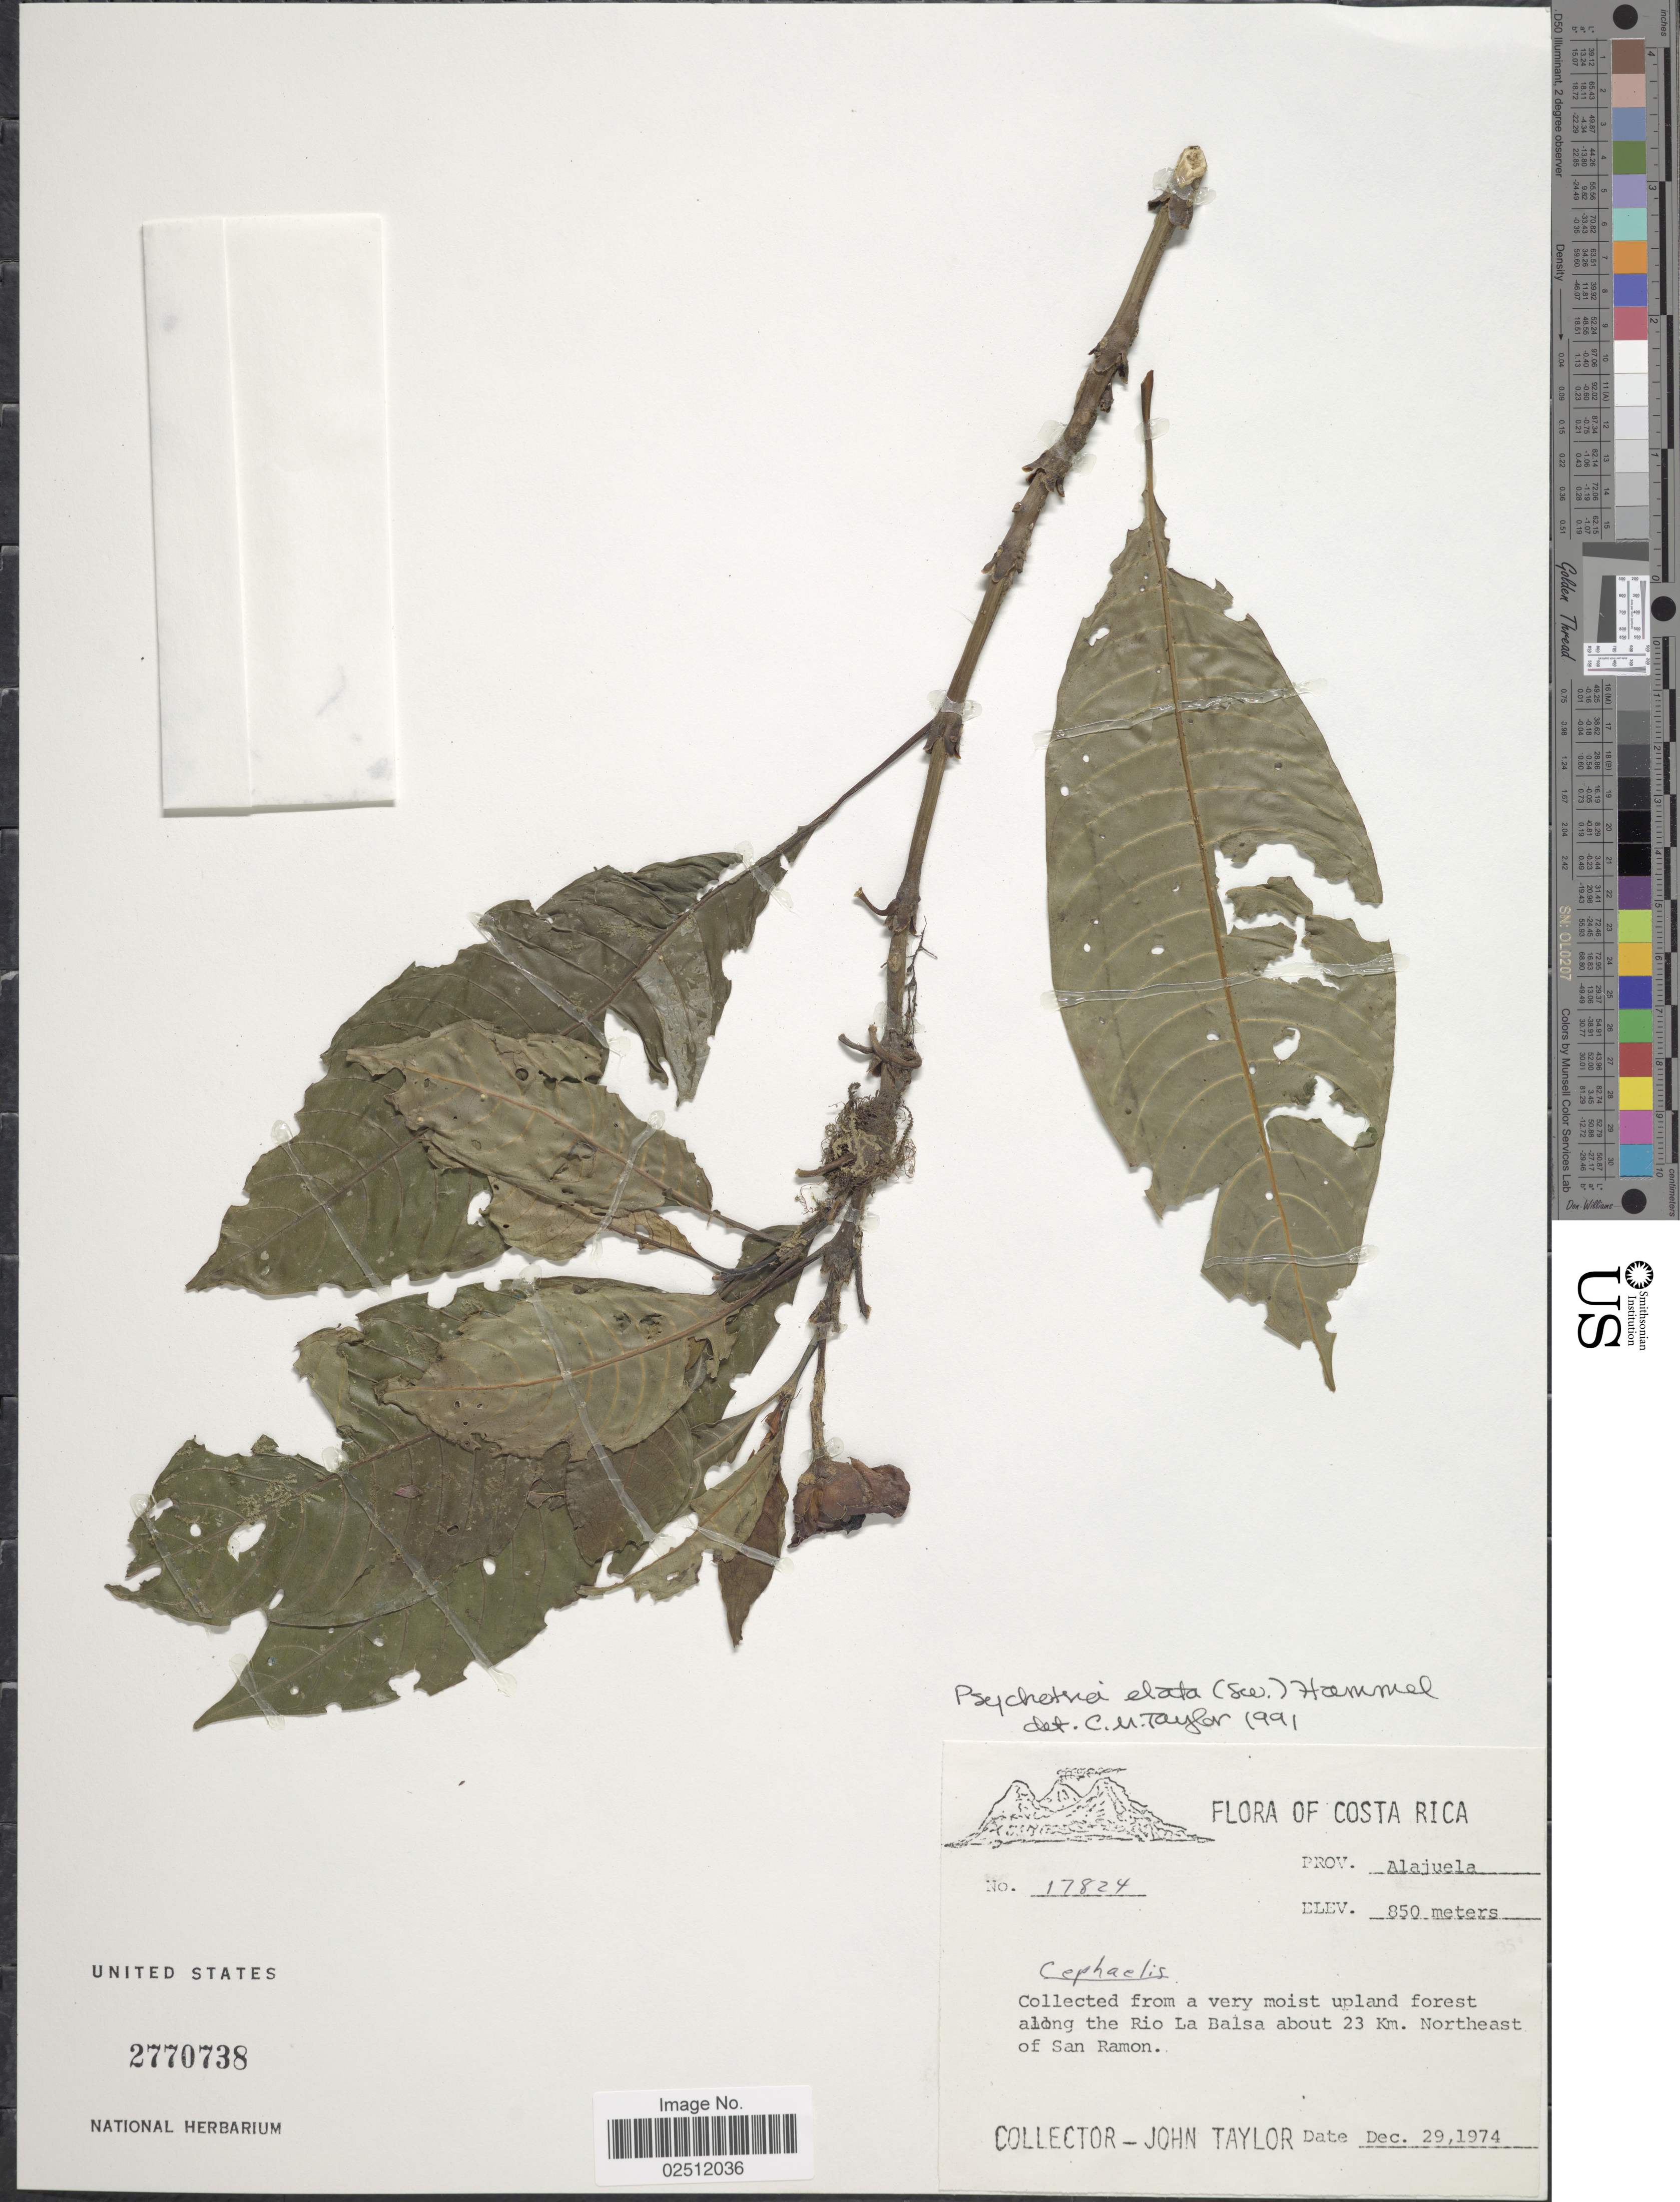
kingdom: Plantae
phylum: Tracheophyta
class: Magnoliopsida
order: Gentianales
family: Rubiaceae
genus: Psychotria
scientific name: Psychotria elata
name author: (Sw.) Hammel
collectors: J. Taylor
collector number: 17824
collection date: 1974-12-29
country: Costa Rica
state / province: Alajuela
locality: Very moist upland forest along the Rio La Balsa about 23 Km. Northeast of San Ramon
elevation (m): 850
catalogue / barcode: US 2770738